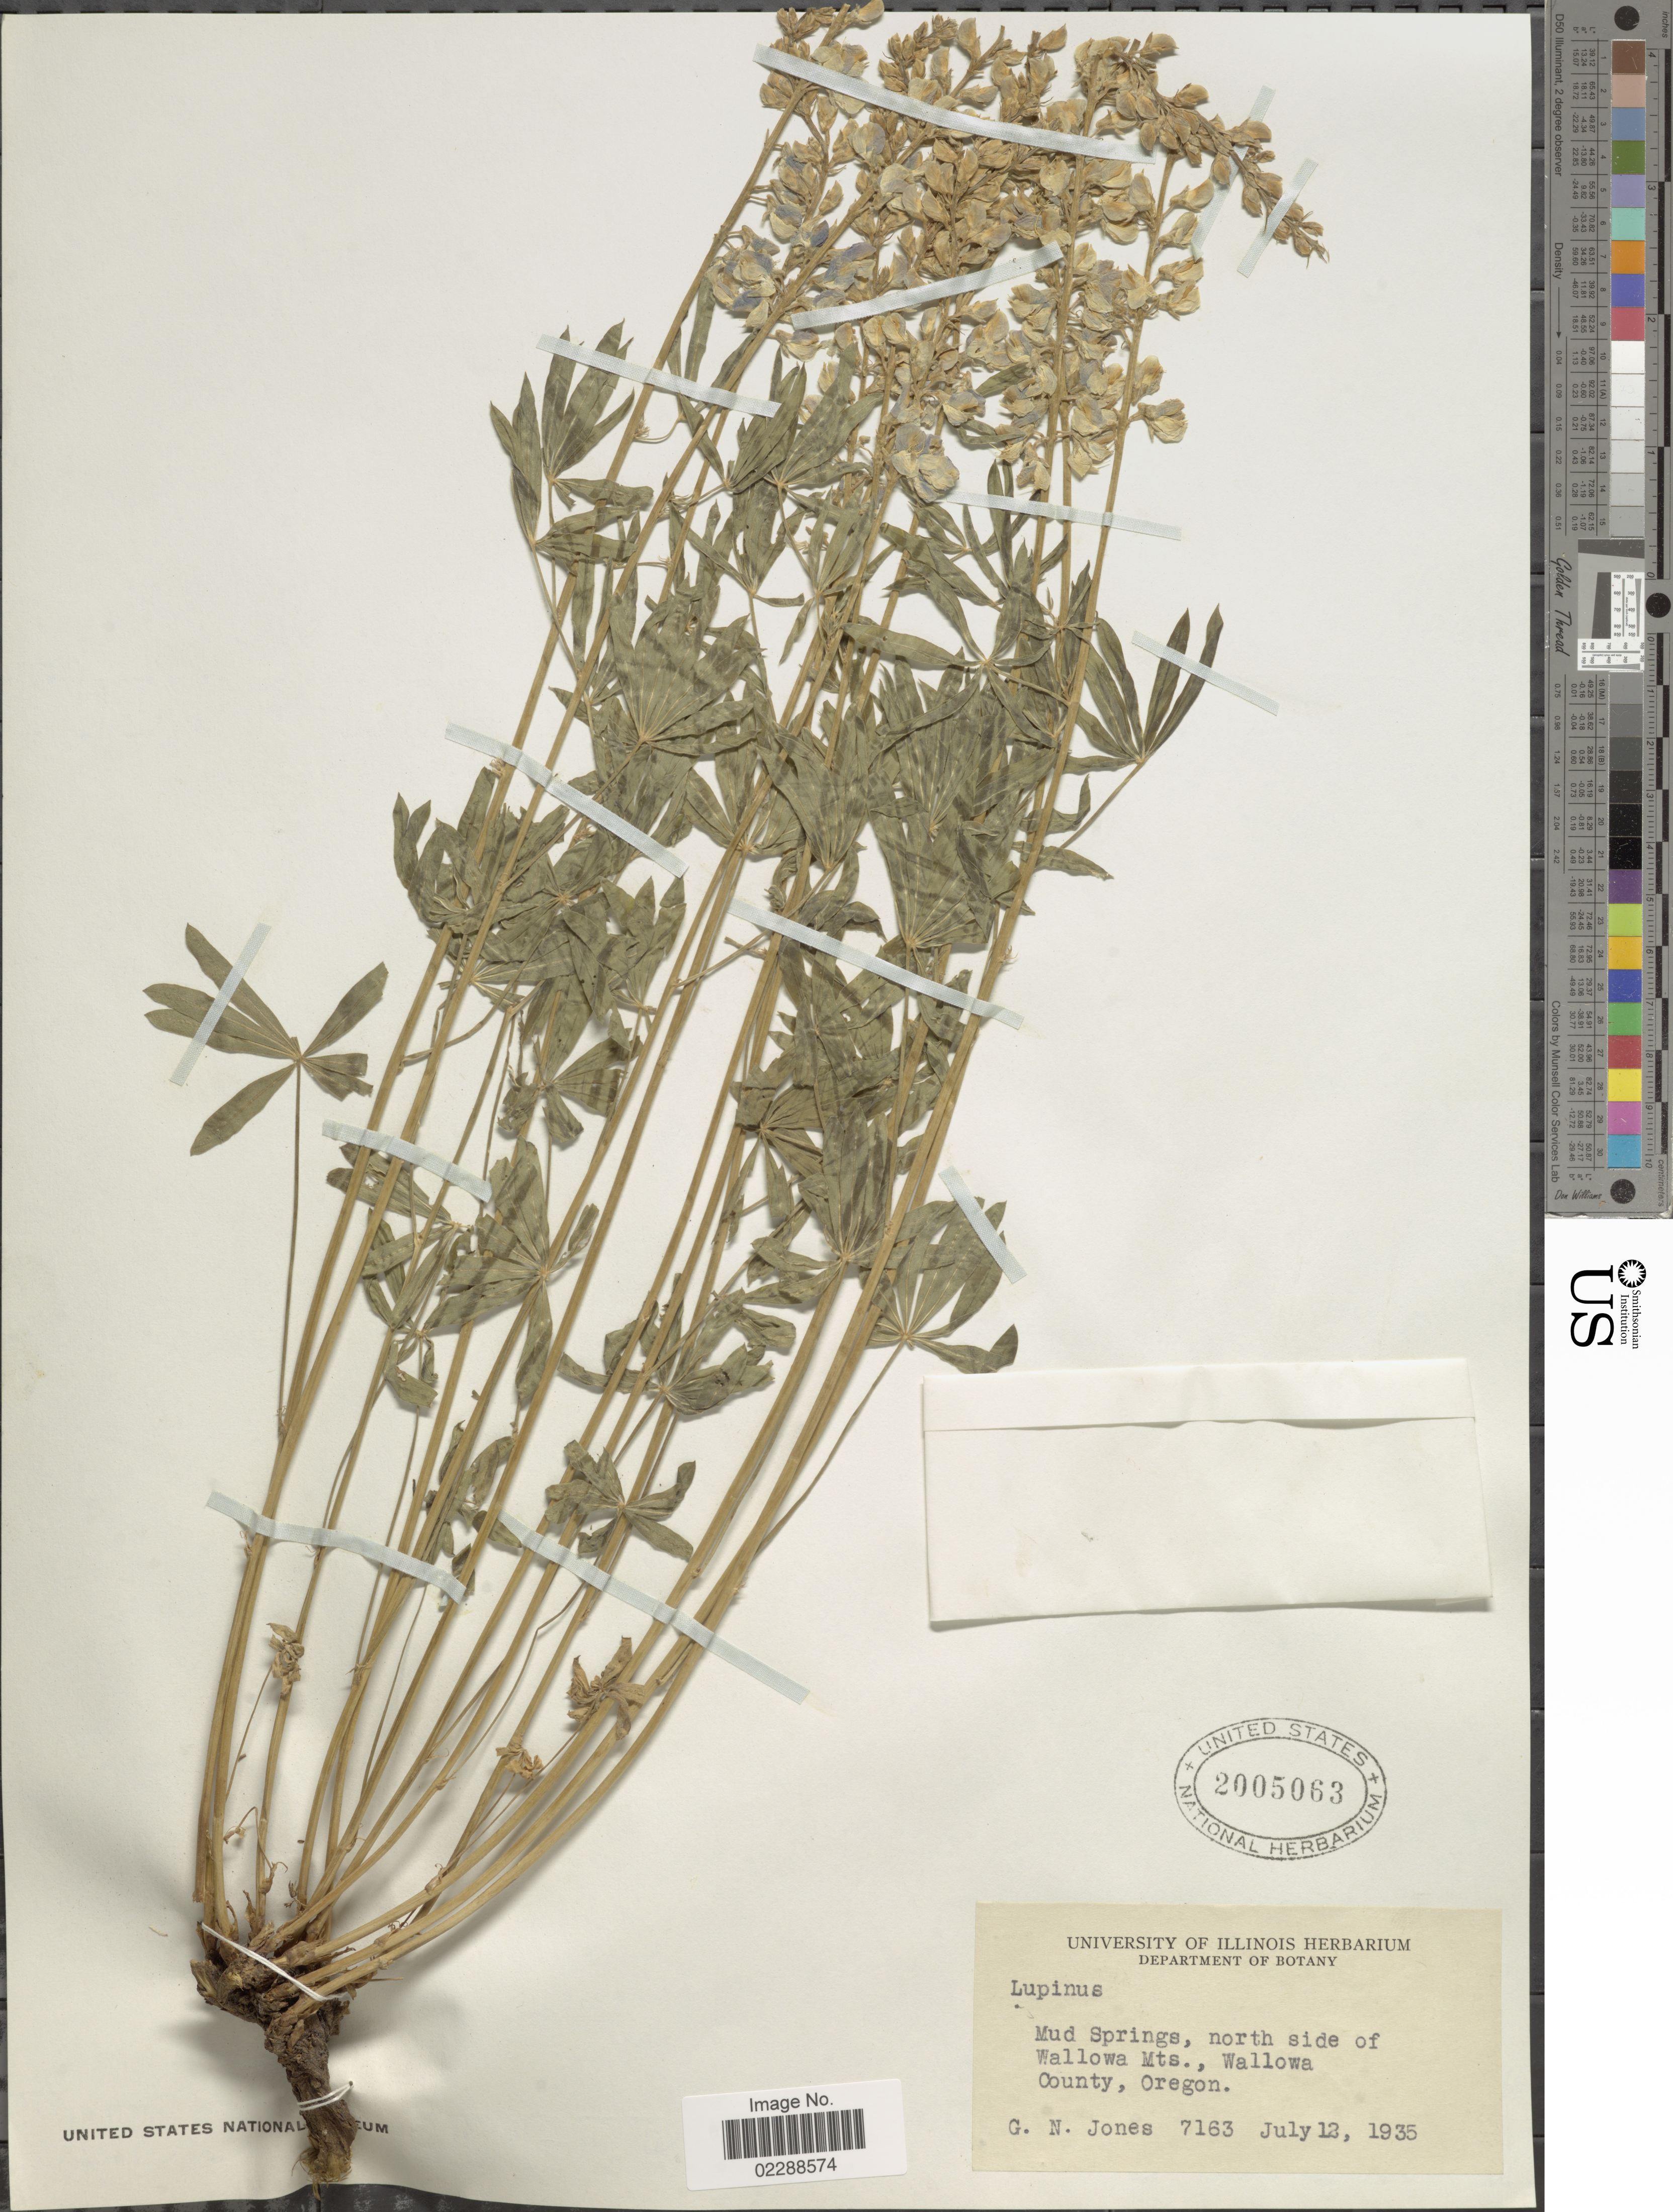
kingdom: Plantae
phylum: Tracheophyta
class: Magnoliopsida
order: Fabales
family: Fabaceae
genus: Lupinus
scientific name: Lupinus sp.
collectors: G. N. Jones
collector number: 7163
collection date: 1935-07-12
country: United States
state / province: Oregon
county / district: Wallowa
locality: Mud Springs, north side of Wallowa Mts., Wallowa County, Oregon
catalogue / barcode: US 2005063